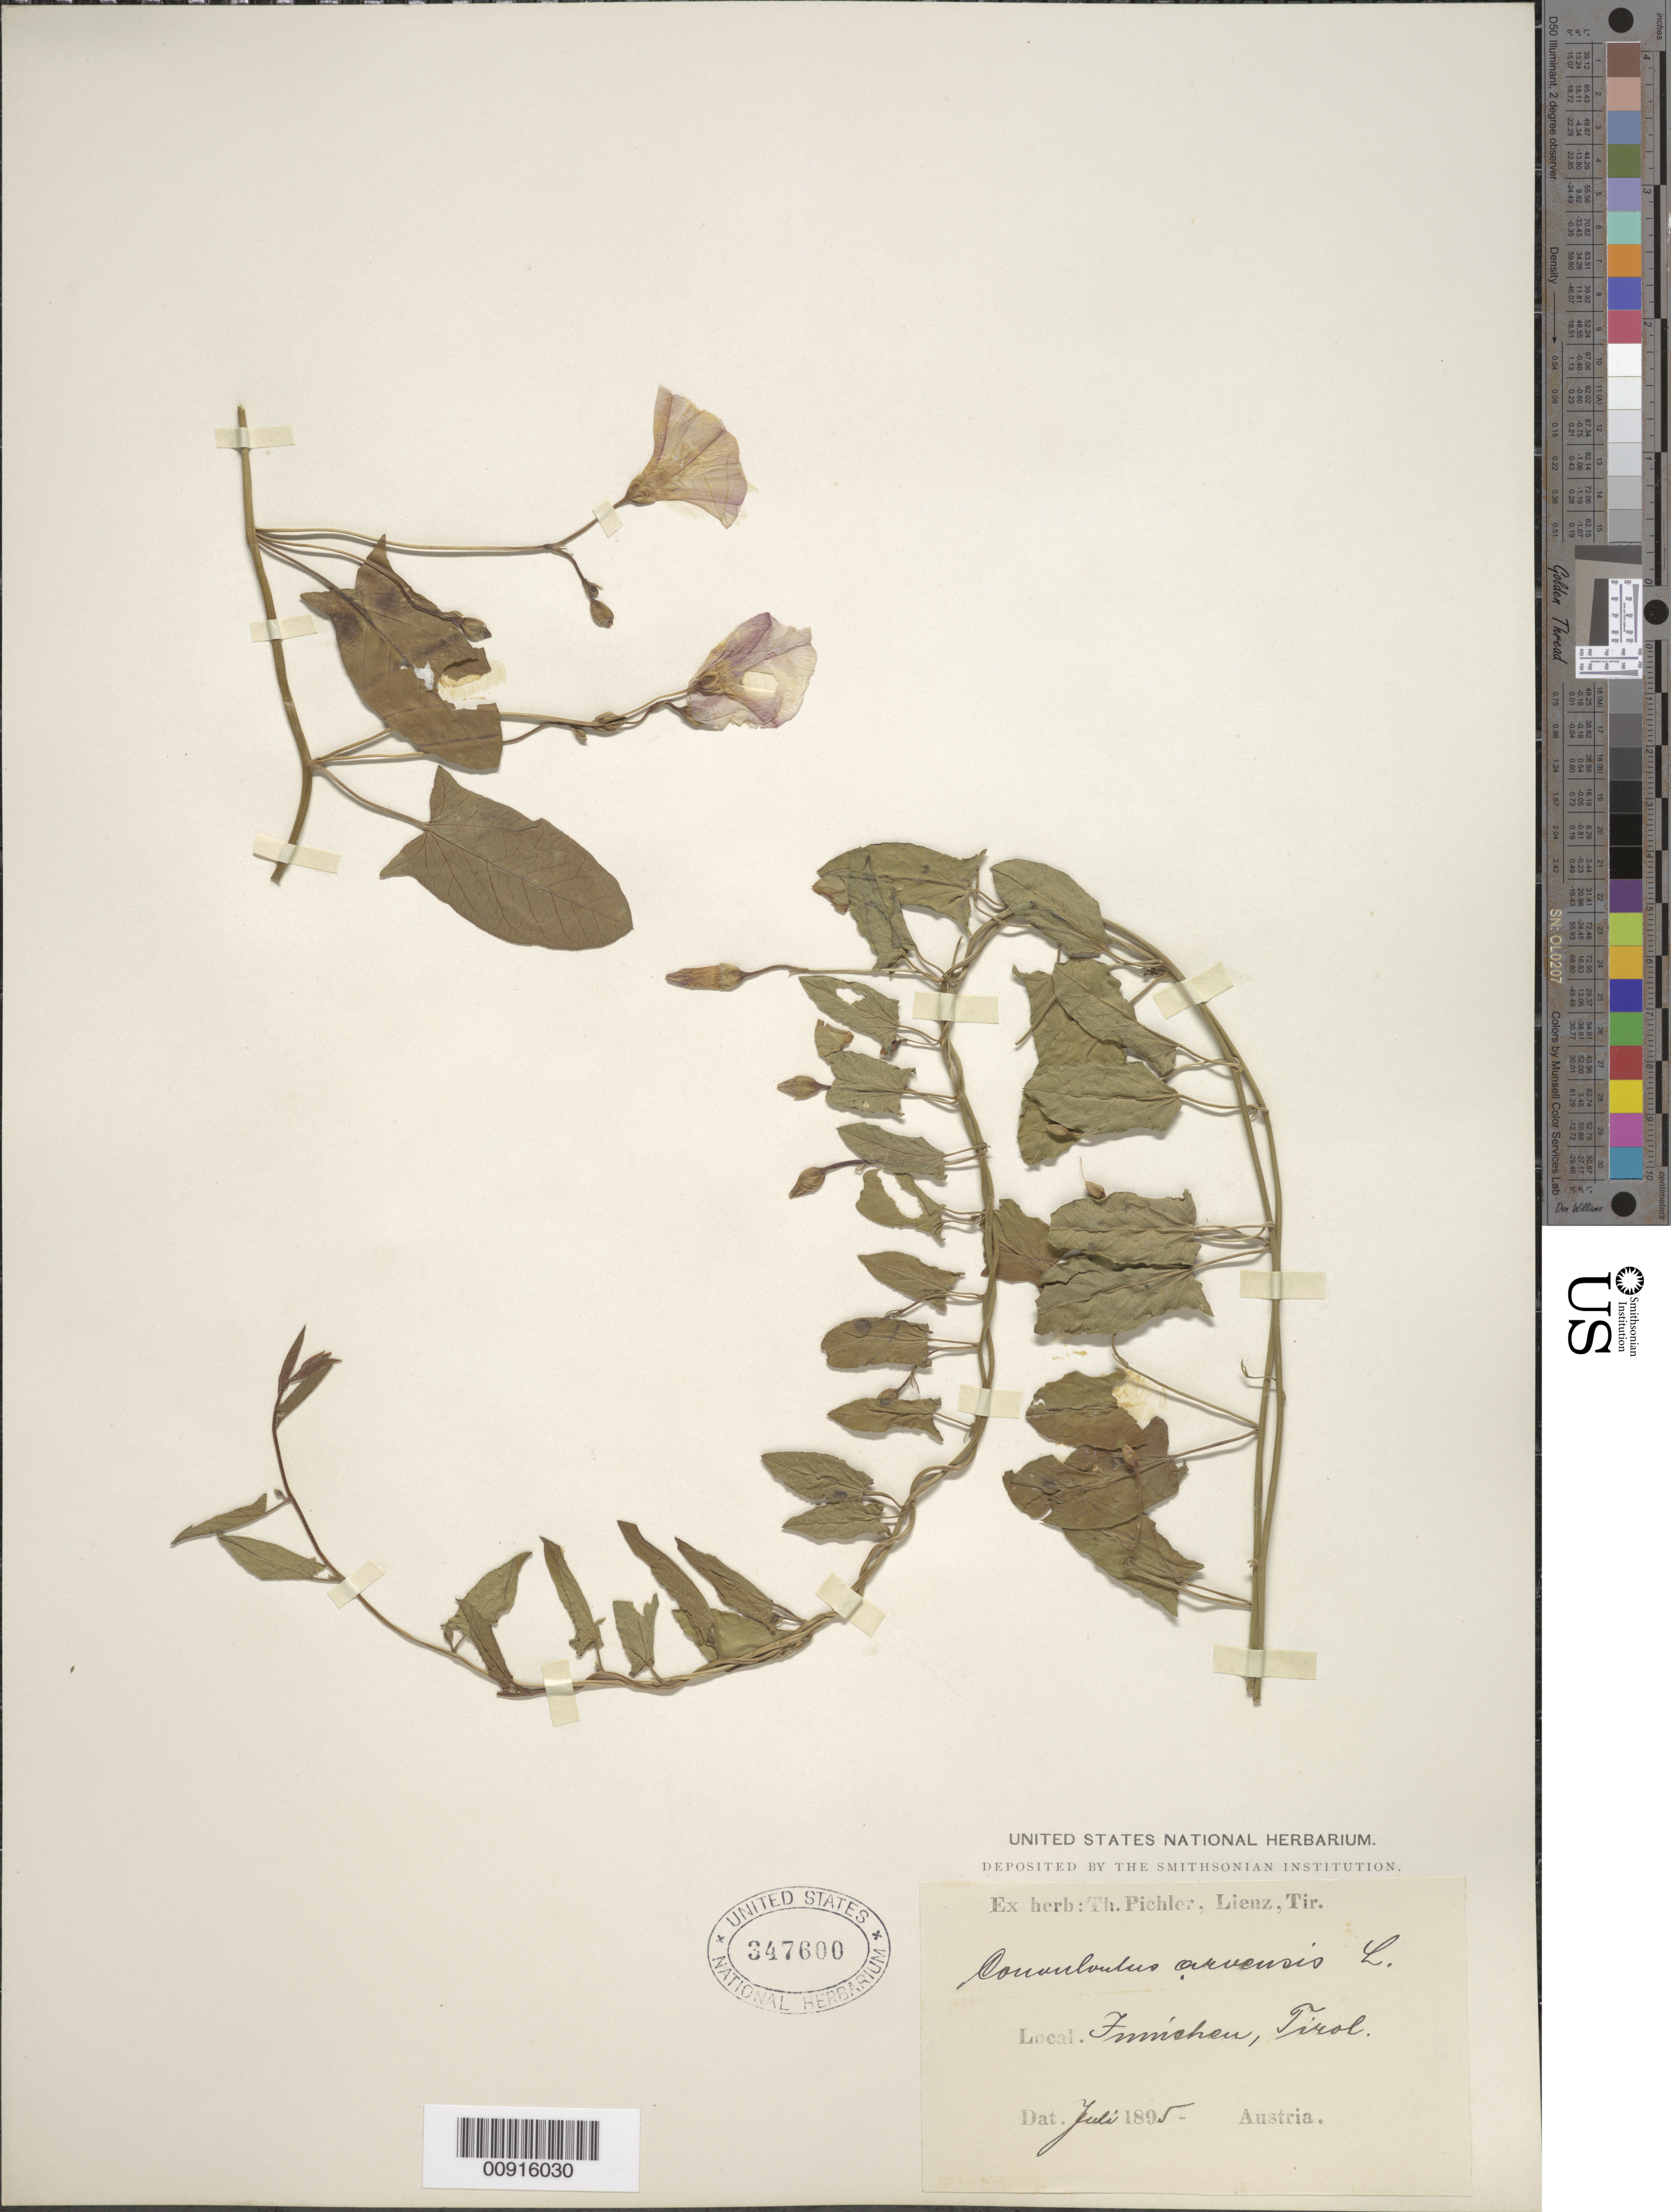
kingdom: Plantae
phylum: Tracheophyta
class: Magnoliopsida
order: Solanales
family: Convolvulaceae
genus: Convolvulus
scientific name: Convolvulus arvensis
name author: L.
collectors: T. Pichler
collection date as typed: Jul 1895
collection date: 1895-07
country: Austria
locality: []aheu, Triol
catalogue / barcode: US 347600